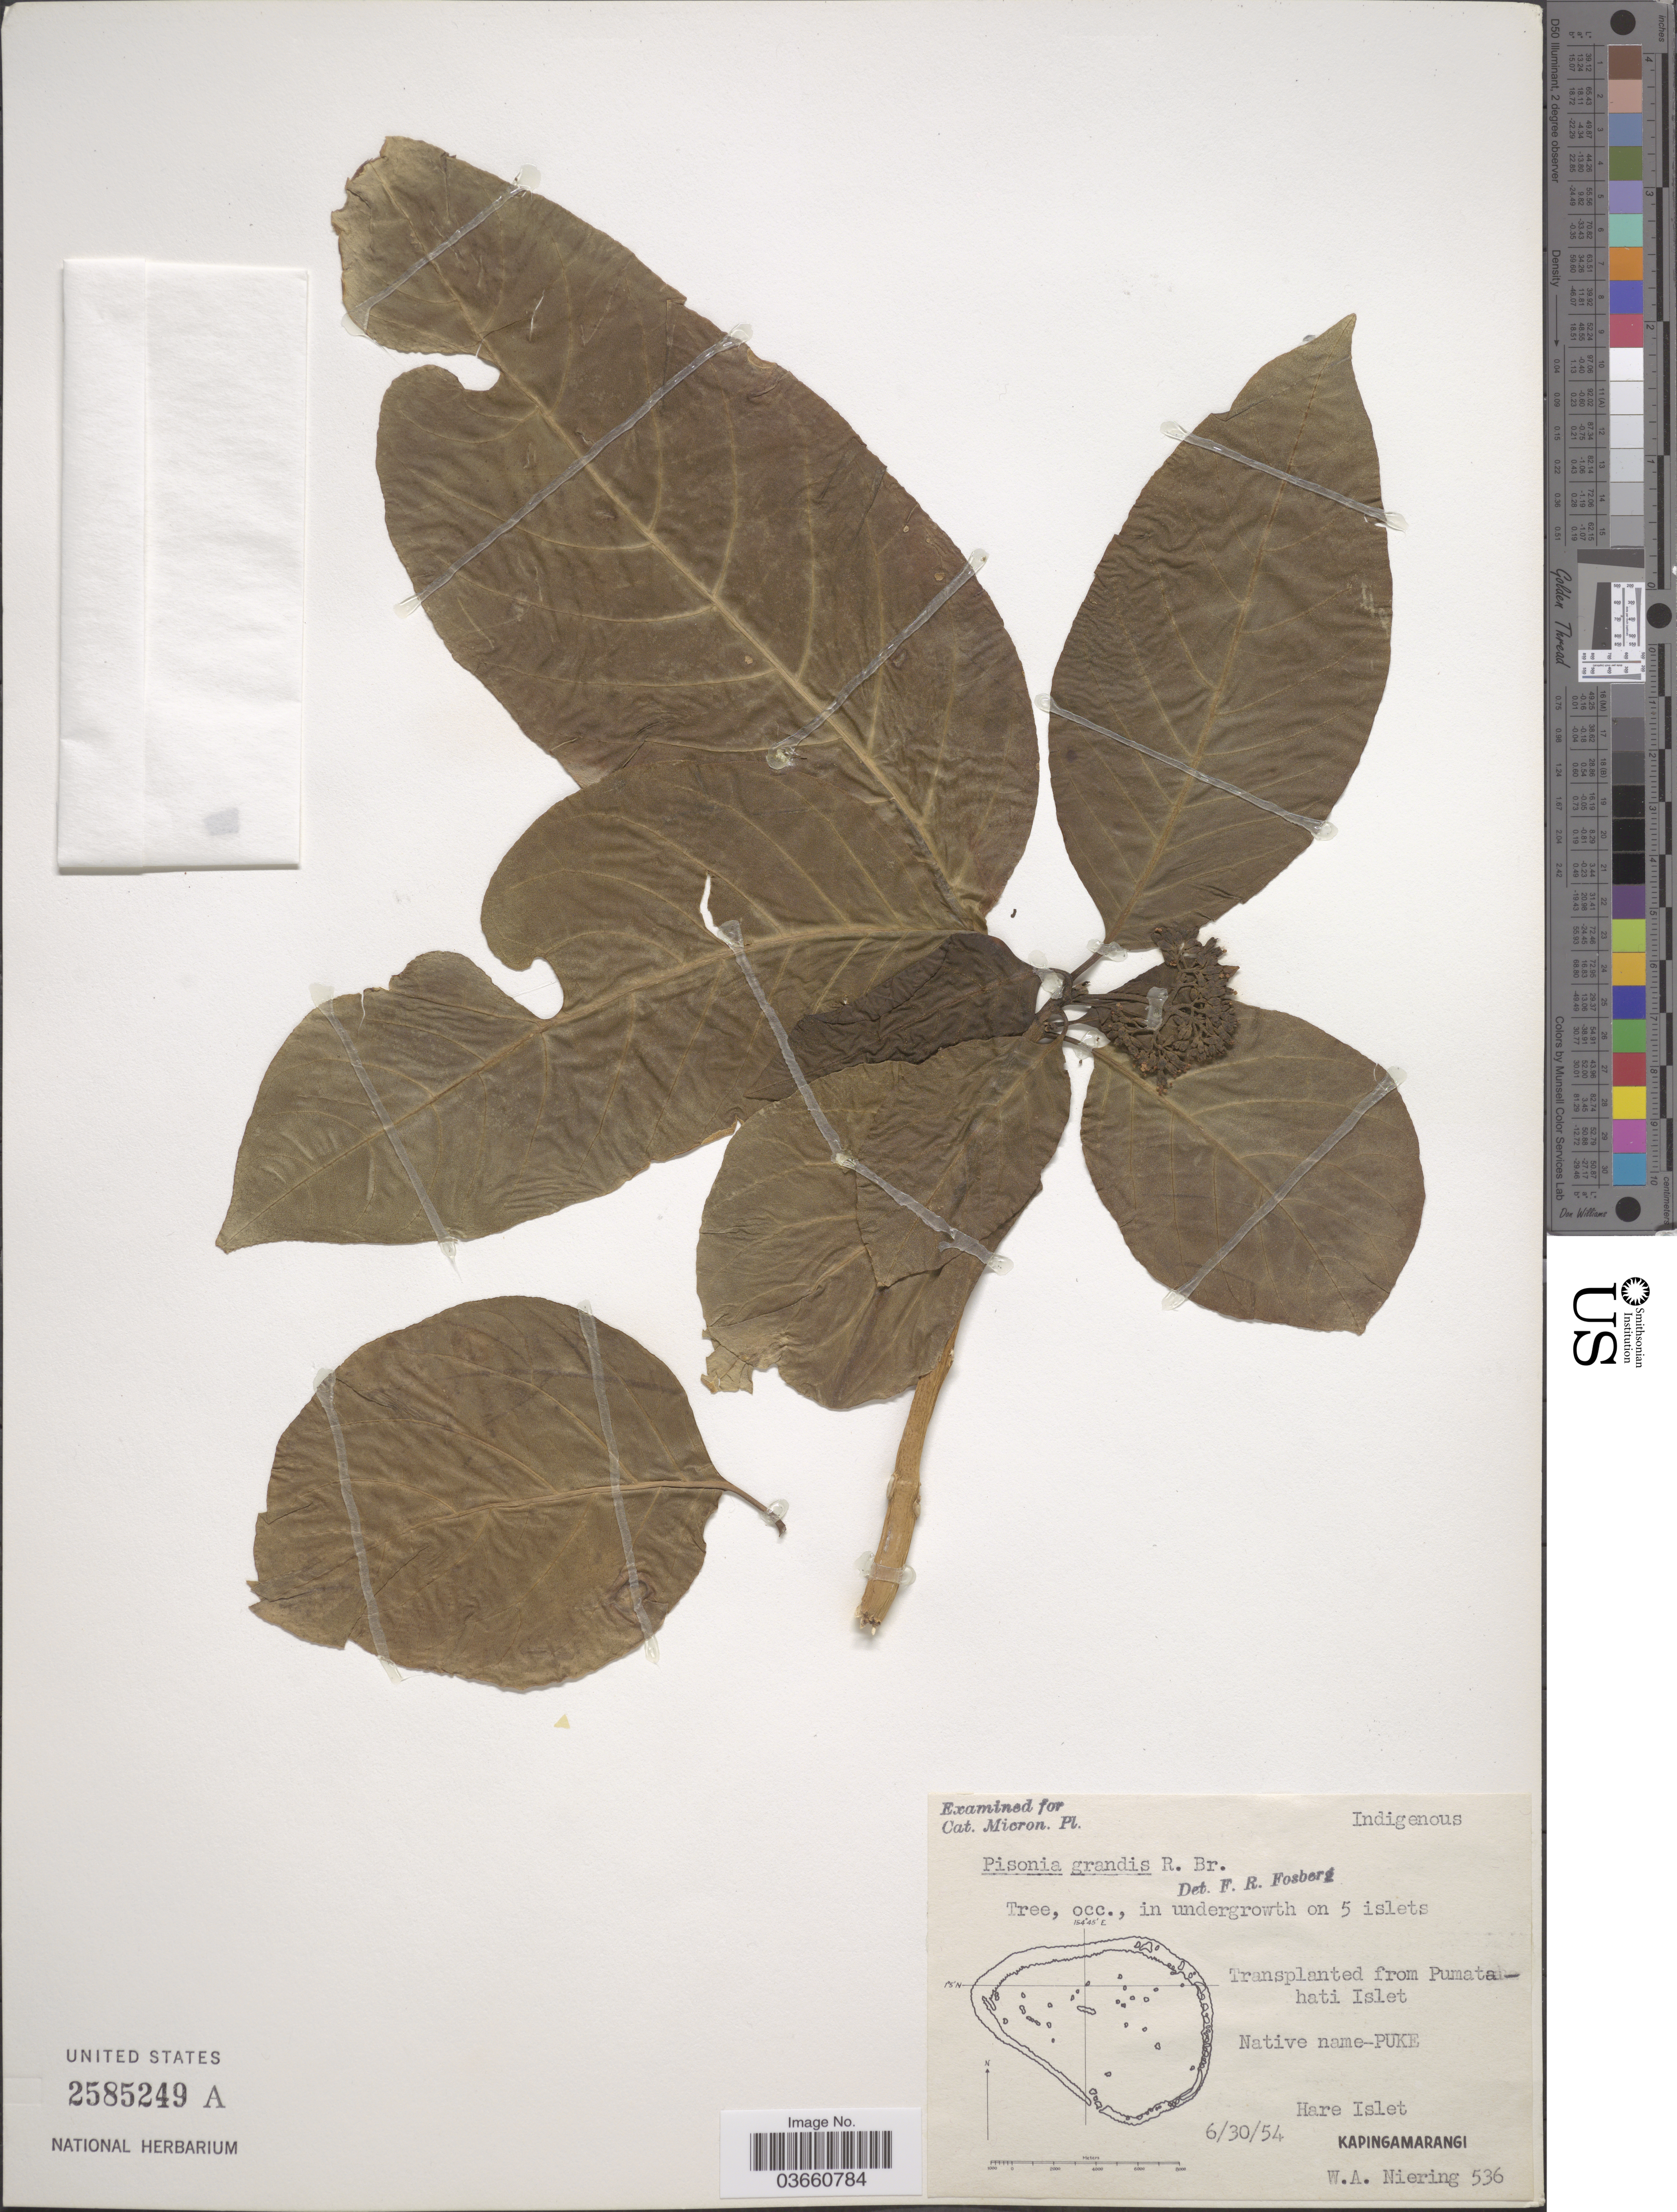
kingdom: Plantae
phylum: Tracheophyta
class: Magnoliopsida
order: Caryophyllales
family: Nyctaginaceae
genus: Pisonia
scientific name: Pisonia grandis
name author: R. Br.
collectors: W. Niering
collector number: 536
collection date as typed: Transcribed d/m/y: 30/6/54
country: Micronesia, Federated States of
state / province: Pohnpei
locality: Transplanted from Pumatahati Islet. [unsure placement] Hare Islet. Kapingamarangi.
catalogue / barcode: US 2585249A